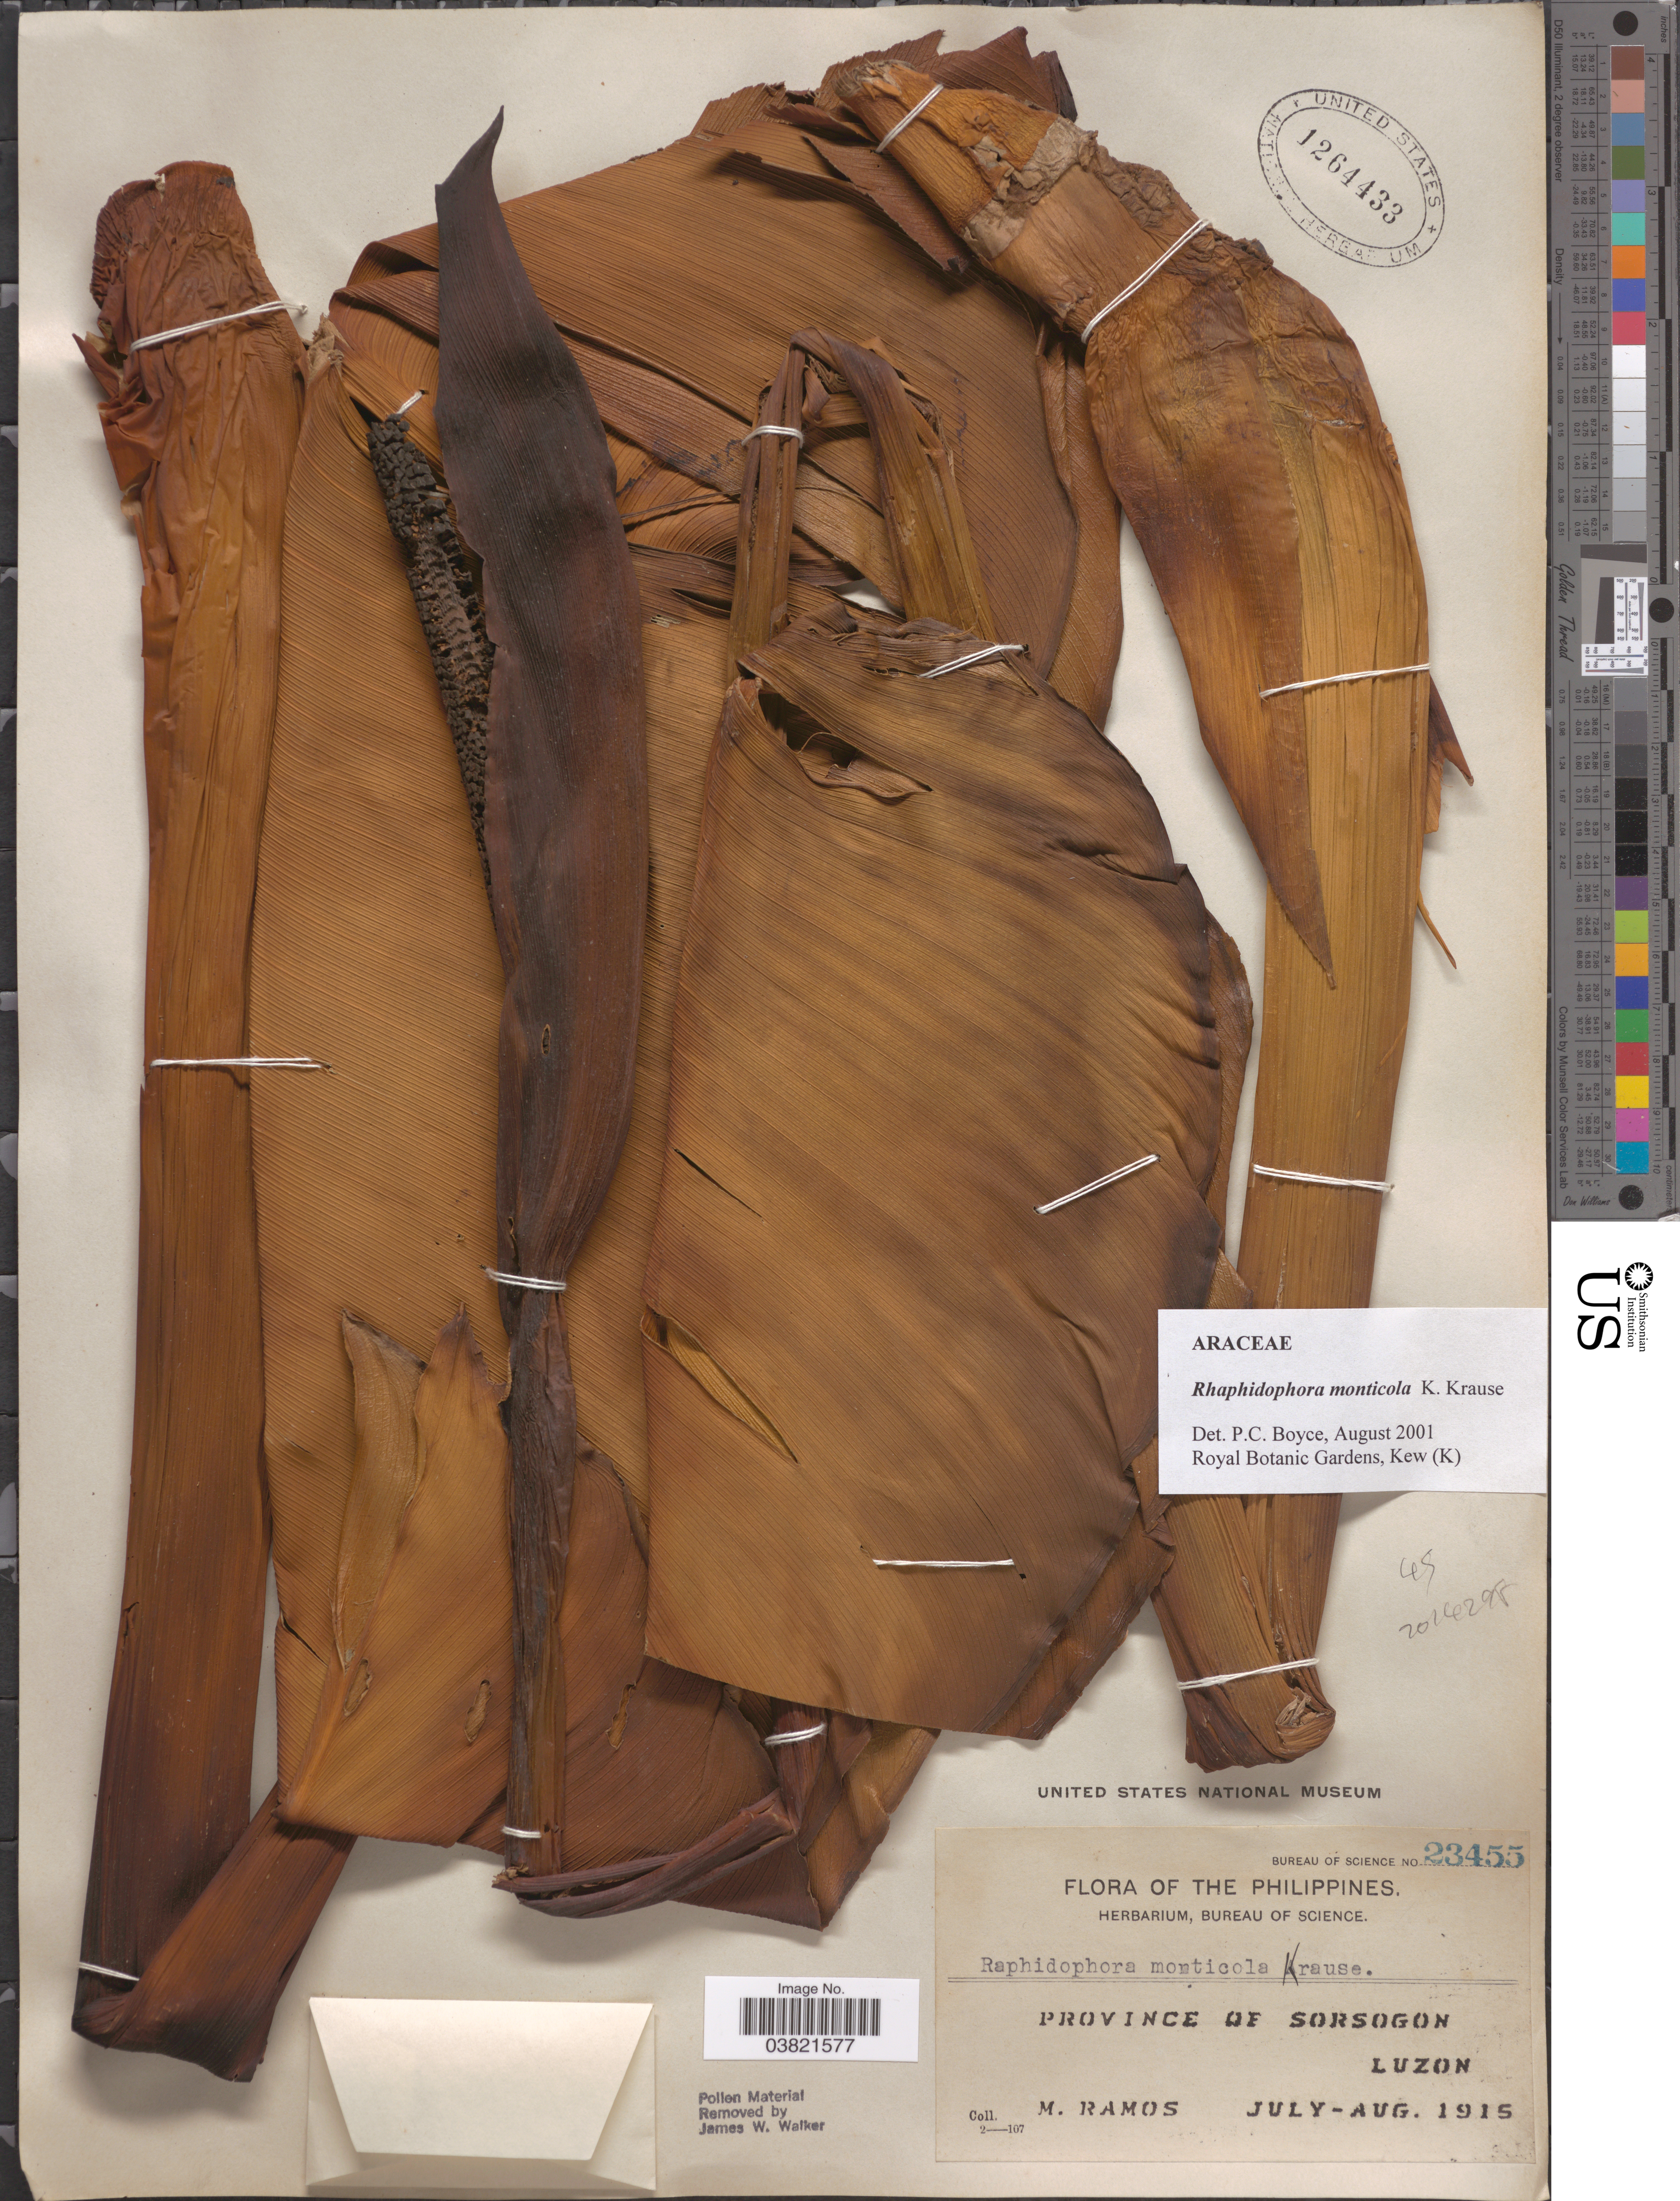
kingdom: Plantae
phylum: Tracheophyta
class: Liliopsida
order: Alismatales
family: Araceae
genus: Rhaphidophora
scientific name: Rhaphidophora monticola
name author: K. Krause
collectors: M. Ramos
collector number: Bureau of Science 23455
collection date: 1915-07/1915-08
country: Philippines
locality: Province of Sorsogon. Luzon.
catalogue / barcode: US 1264433